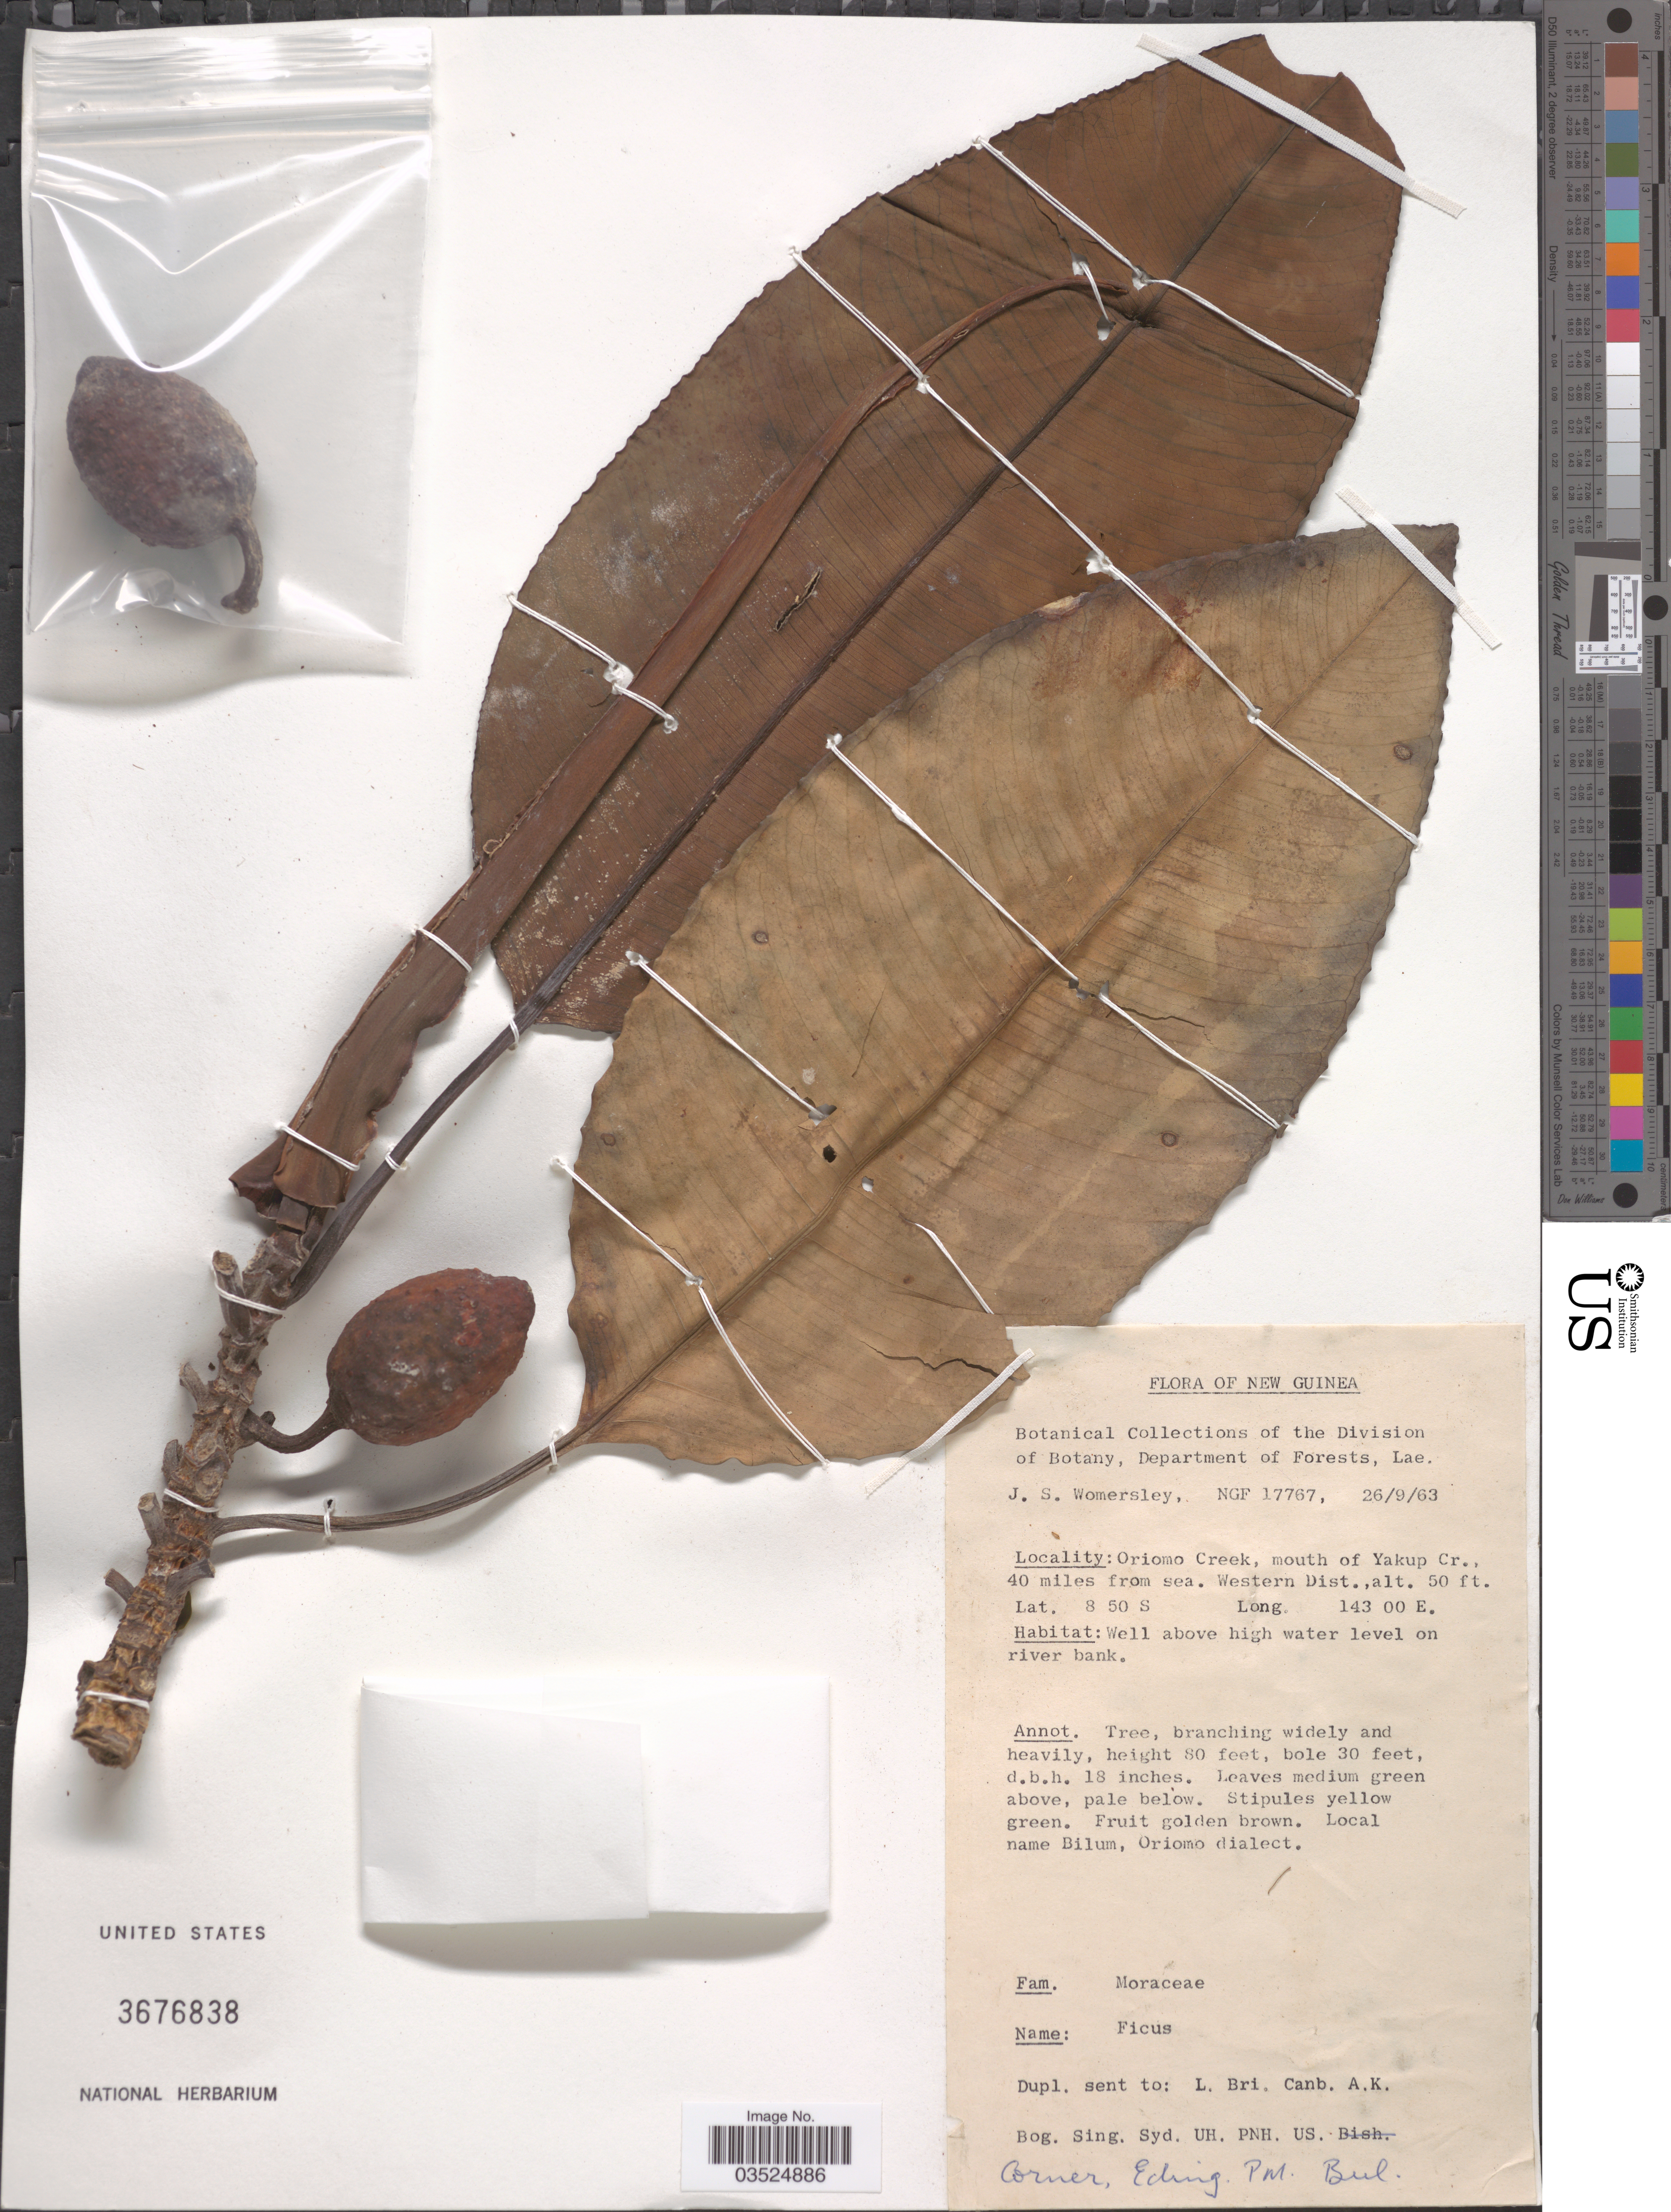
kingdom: Plantae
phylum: Tracheophyta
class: Magnoliopsida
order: Rosales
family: Moraceae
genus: Ficus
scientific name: Ficus sp.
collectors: J. S. Womersley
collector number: NGF17767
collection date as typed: Transcribed d/m/y: 26/9/63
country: Papua New Guinea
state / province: Manus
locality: New Guinea. Oriomo Creek, mouth of Yakup Cr., 40 miles from sea. Western Dist.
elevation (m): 15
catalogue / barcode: US 3676838